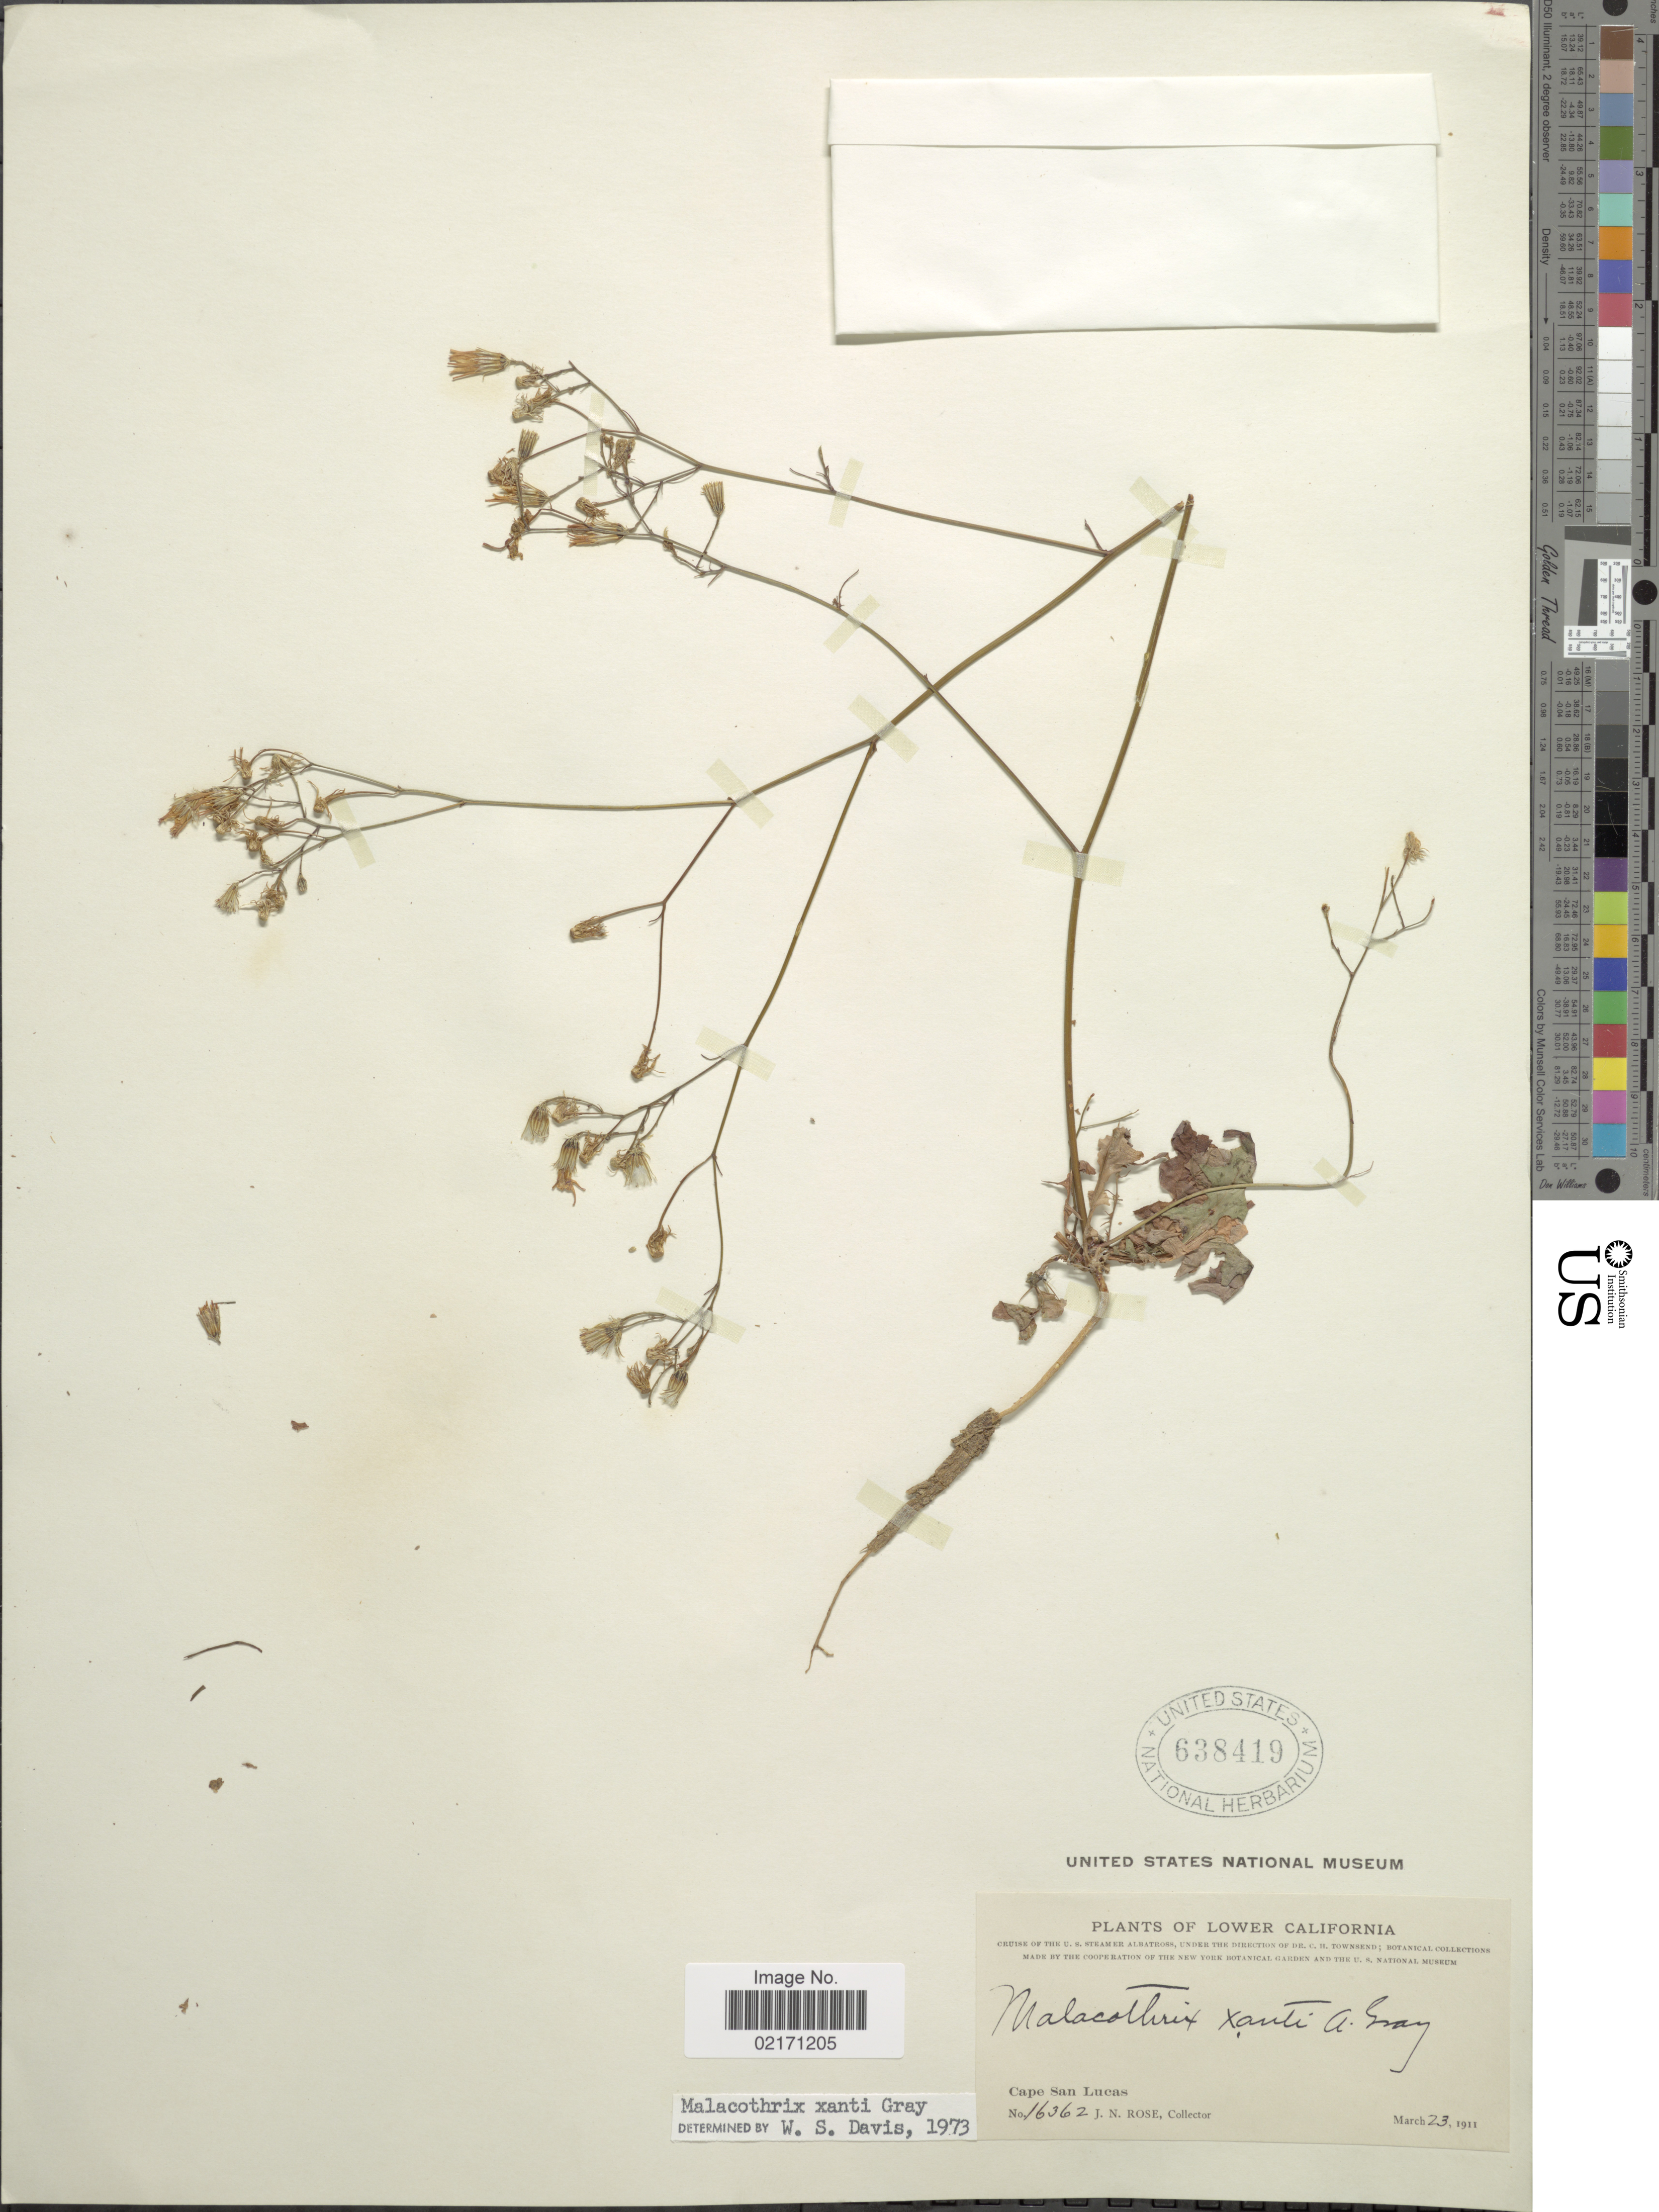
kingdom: Plantae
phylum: Tracheophyta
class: Magnoliopsida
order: Asterales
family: Asteraceae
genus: Malacothrix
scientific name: Malacothrix xantii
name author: A. Gray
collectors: J. N. Rose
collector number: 16362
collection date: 1911-03-23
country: Mexico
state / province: Baja California Sur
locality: Lower California. Cape San Luis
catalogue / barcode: US 638419